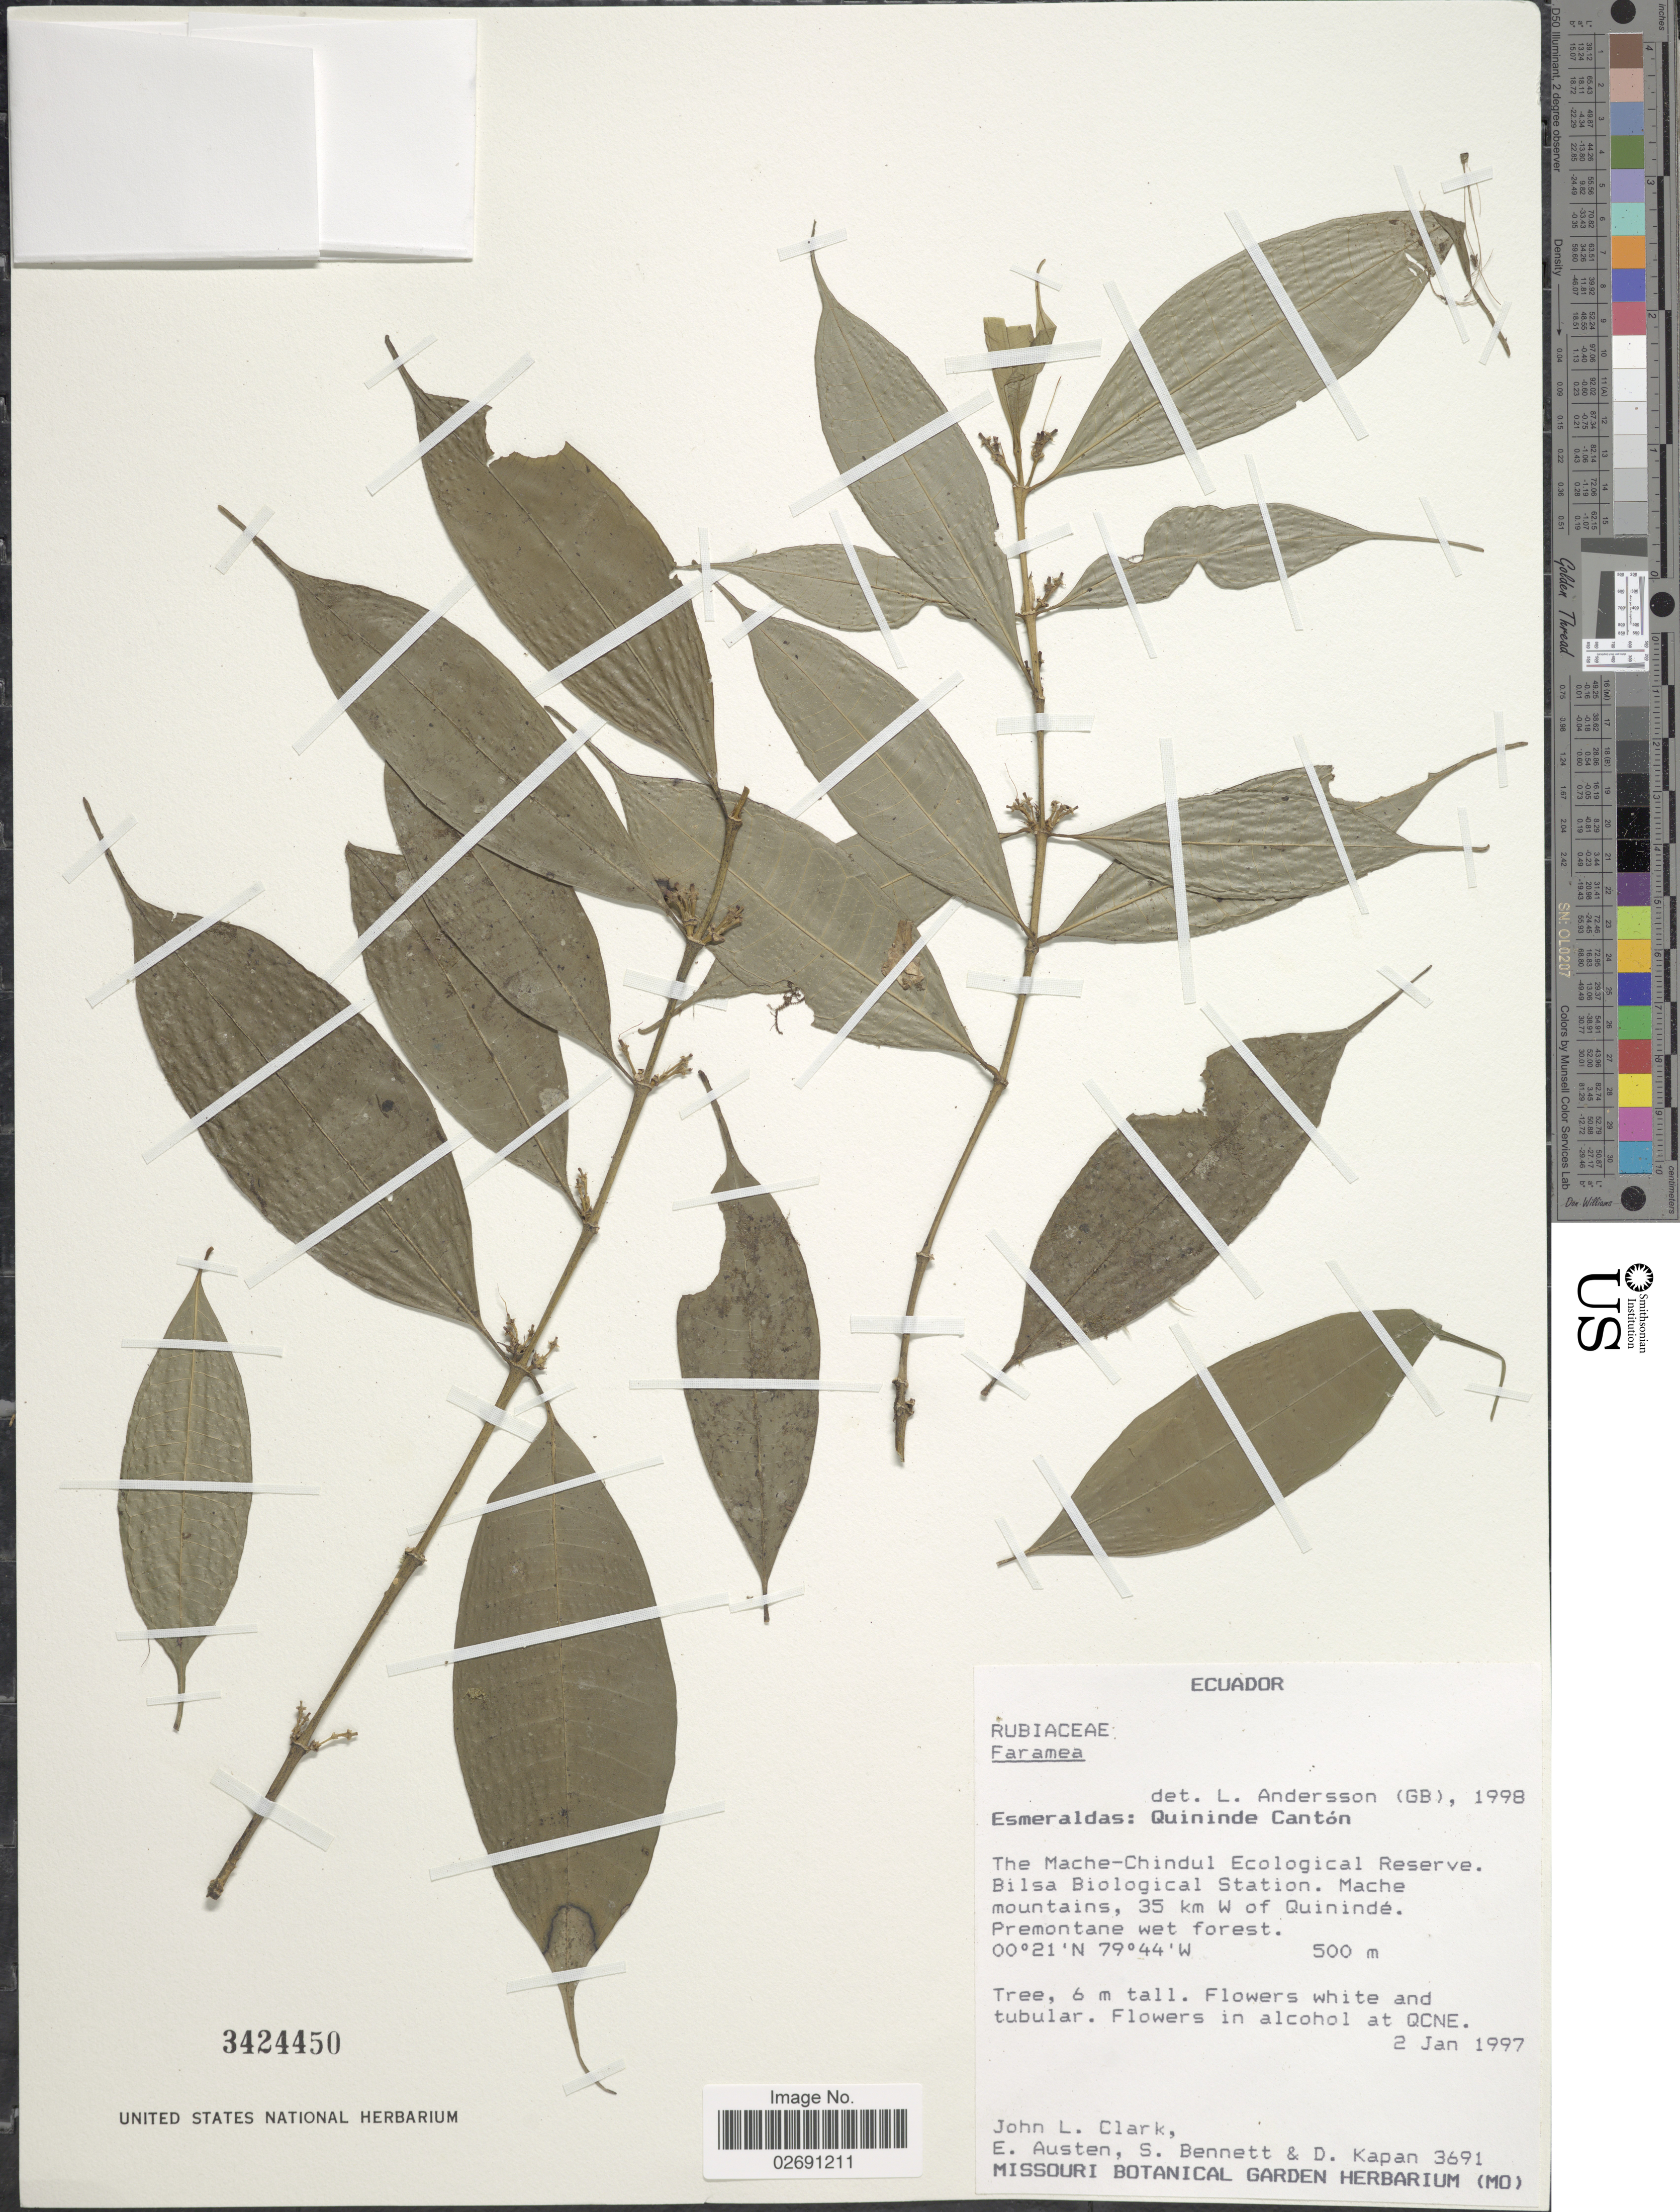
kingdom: Plantae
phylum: Tracheophyta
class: Magnoliopsida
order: Gentianales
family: Rubiaceae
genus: Faramea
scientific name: Faramea sp.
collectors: J. L. Clark, E. Austen, S. Bennett & D. Kapan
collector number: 3691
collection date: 1997-01-02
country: Ecuador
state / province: Esmeraldas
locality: Quininde Canton, The Mache-Chindul Ecological Reserve, Bilsa Biological Station, Mache mountains, 35 km W of Quininde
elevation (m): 500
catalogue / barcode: US 3424450